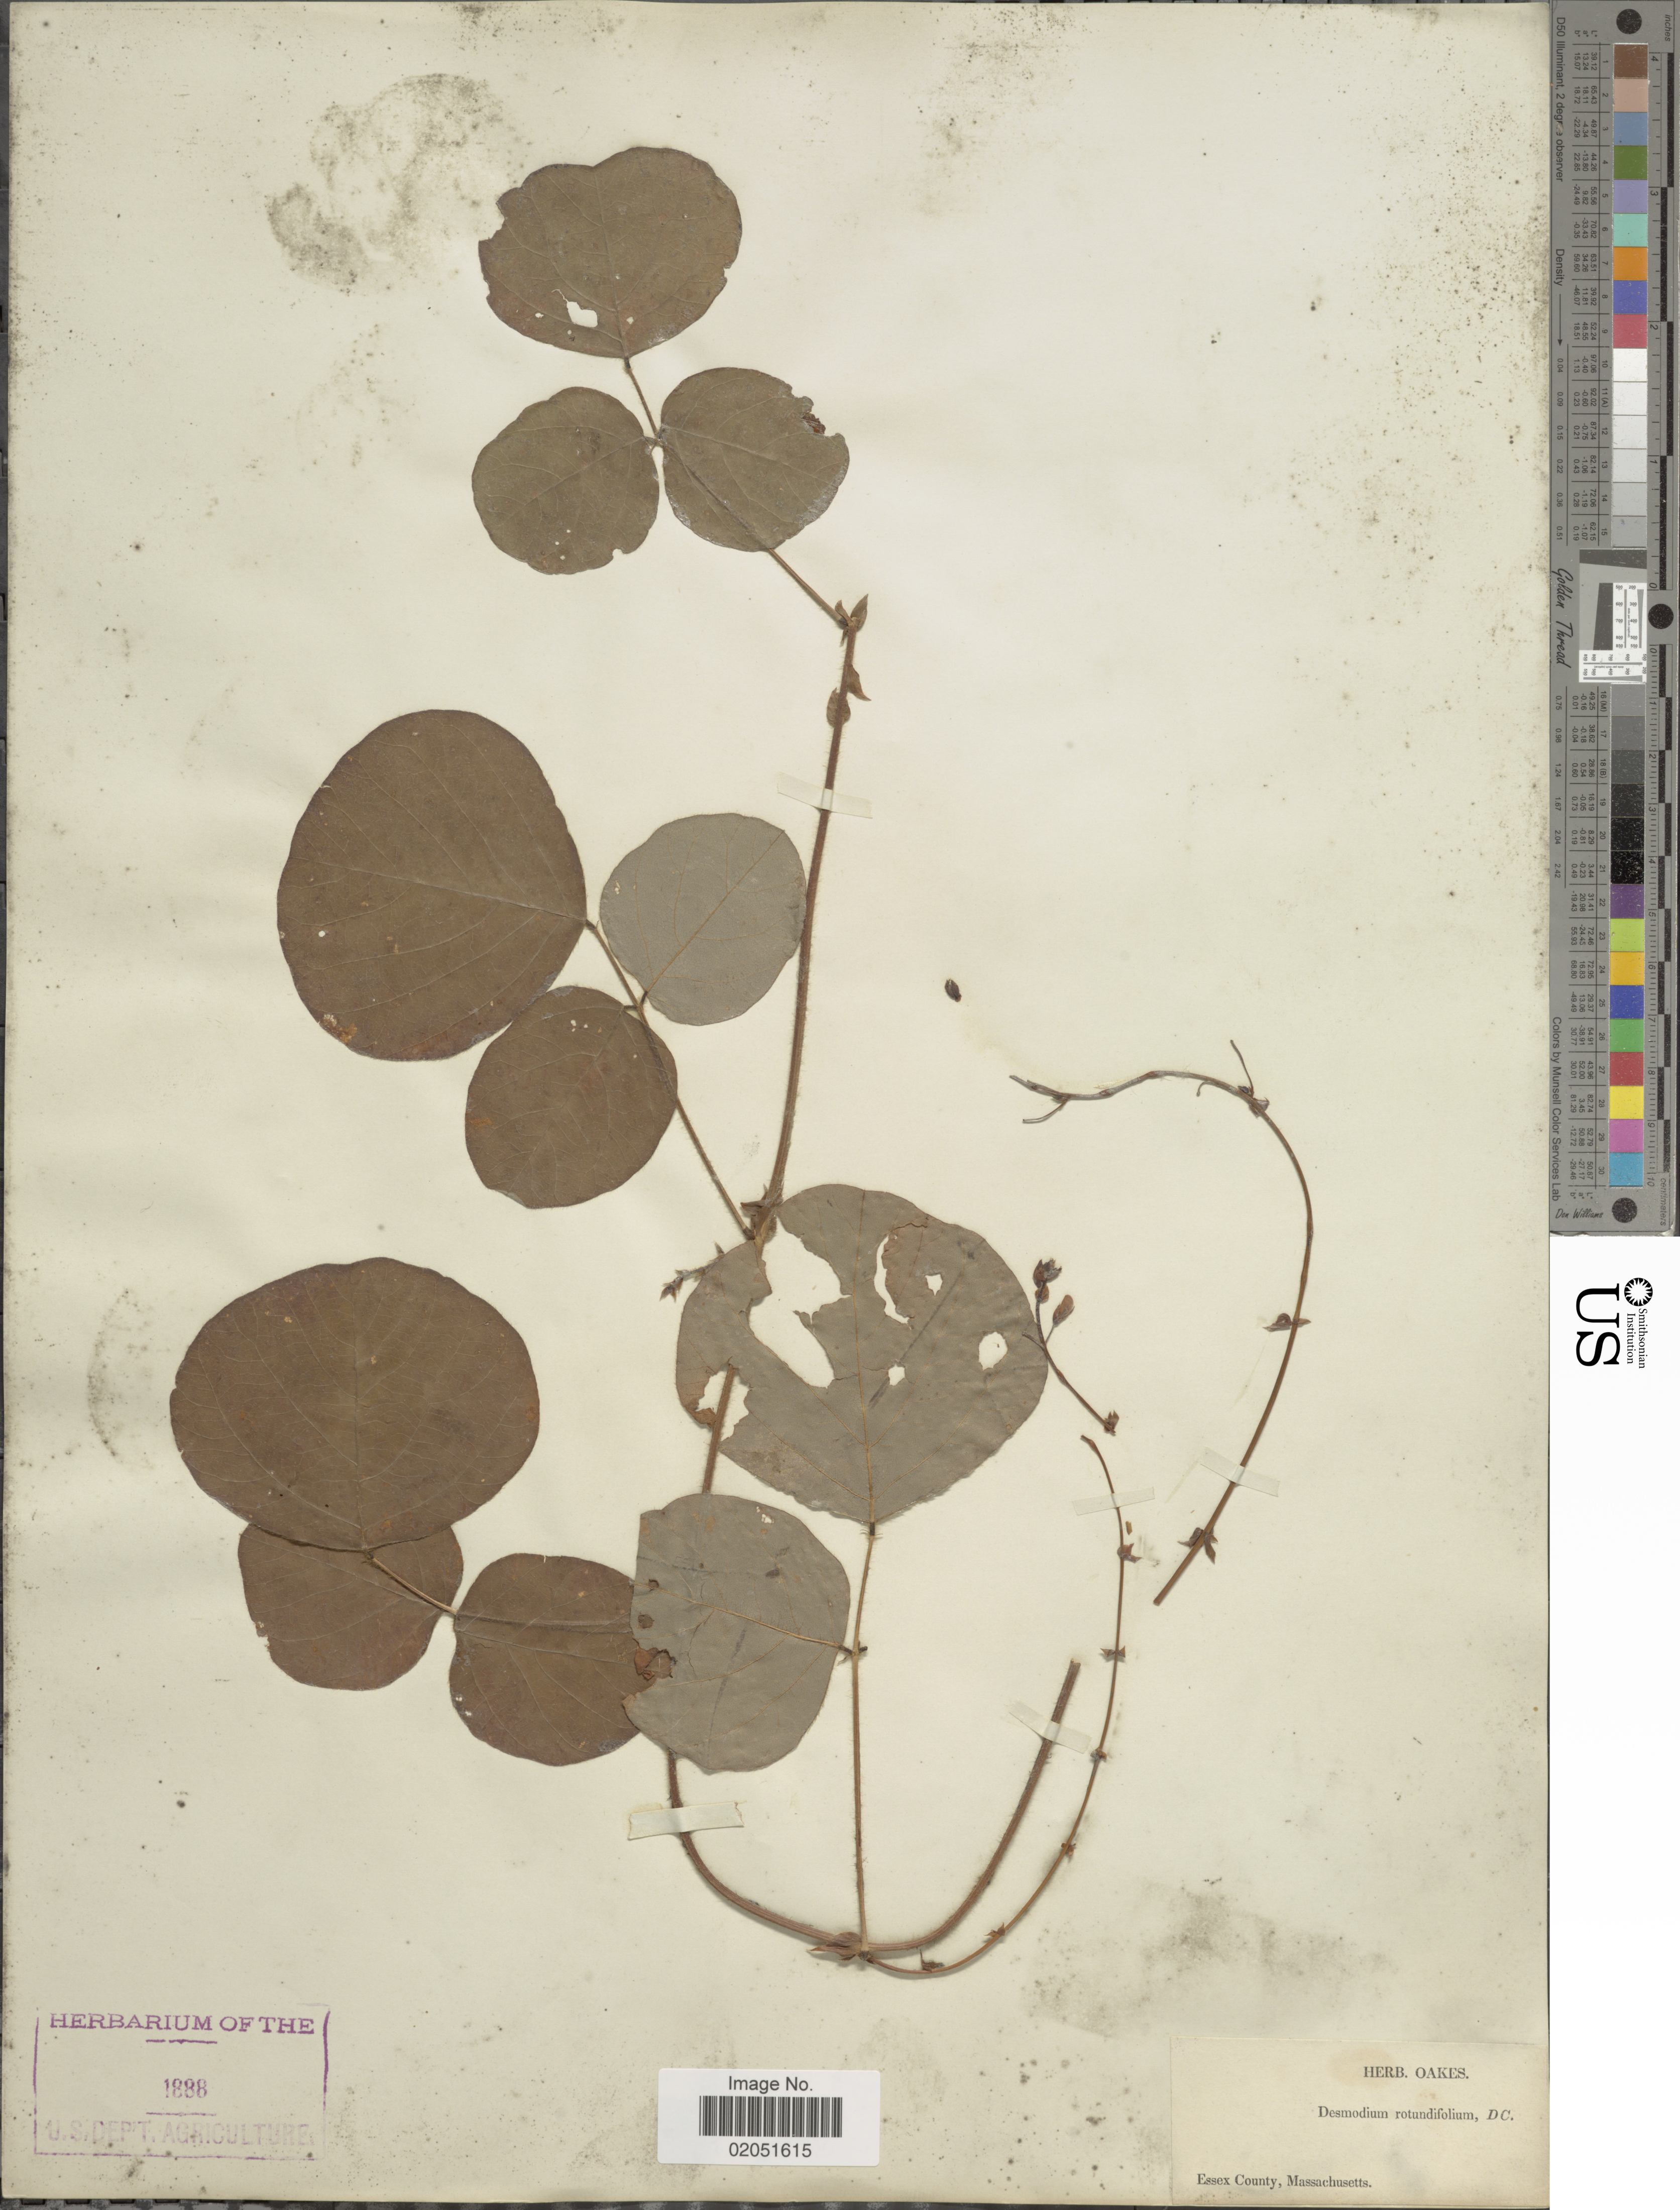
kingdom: Plantae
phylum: Tracheophyta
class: Magnoliopsida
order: Fabales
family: Fabaceae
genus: Desmodium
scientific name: Desmodium rotundifolium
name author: DC.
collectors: ex herb. Oakes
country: United States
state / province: Massachusetts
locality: Essex County, Massachusetts